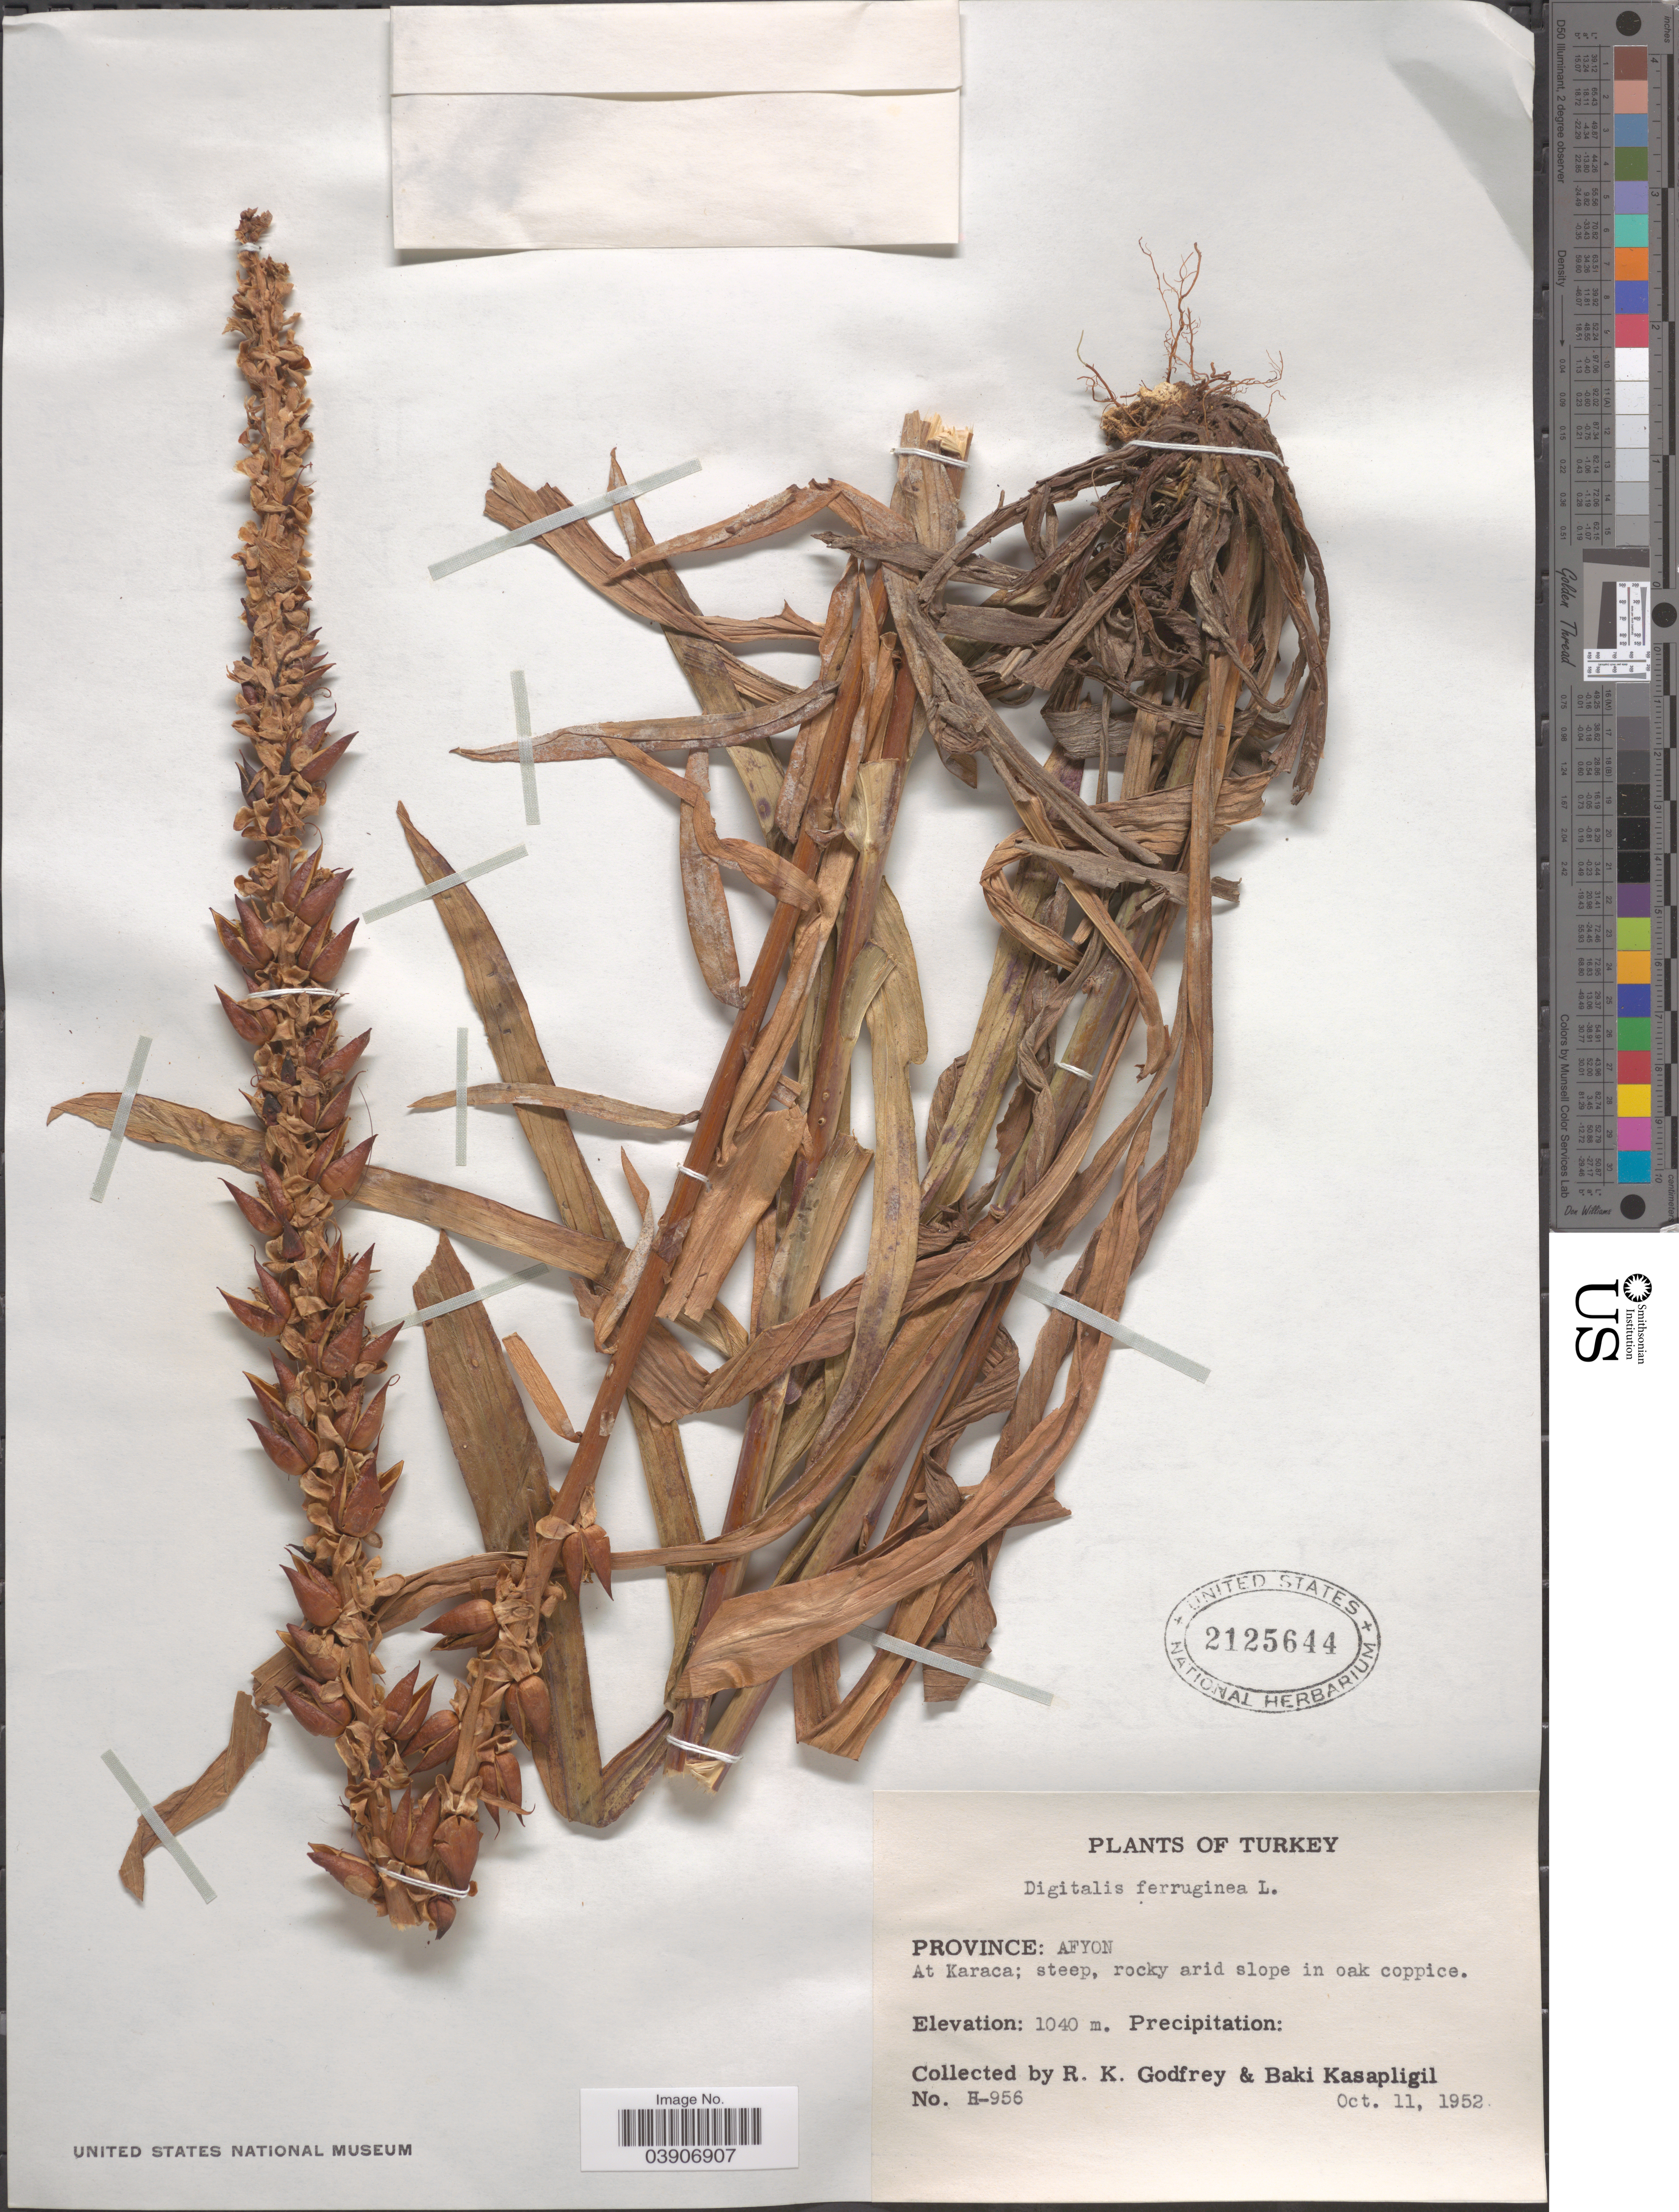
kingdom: Plantae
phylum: Tracheophyta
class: Magnoliopsida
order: Lamiales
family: Plantaginaceae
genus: Digitalis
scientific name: Digitalis ferruginea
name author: L.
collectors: R. K. Godfrey & B. Kasapligil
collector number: H-956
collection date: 1952-10-11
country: Turkey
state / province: Afyonkarahisar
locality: At Karaca; steep, rocky arid slope in oak coppice.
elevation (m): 1040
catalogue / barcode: US 2125644